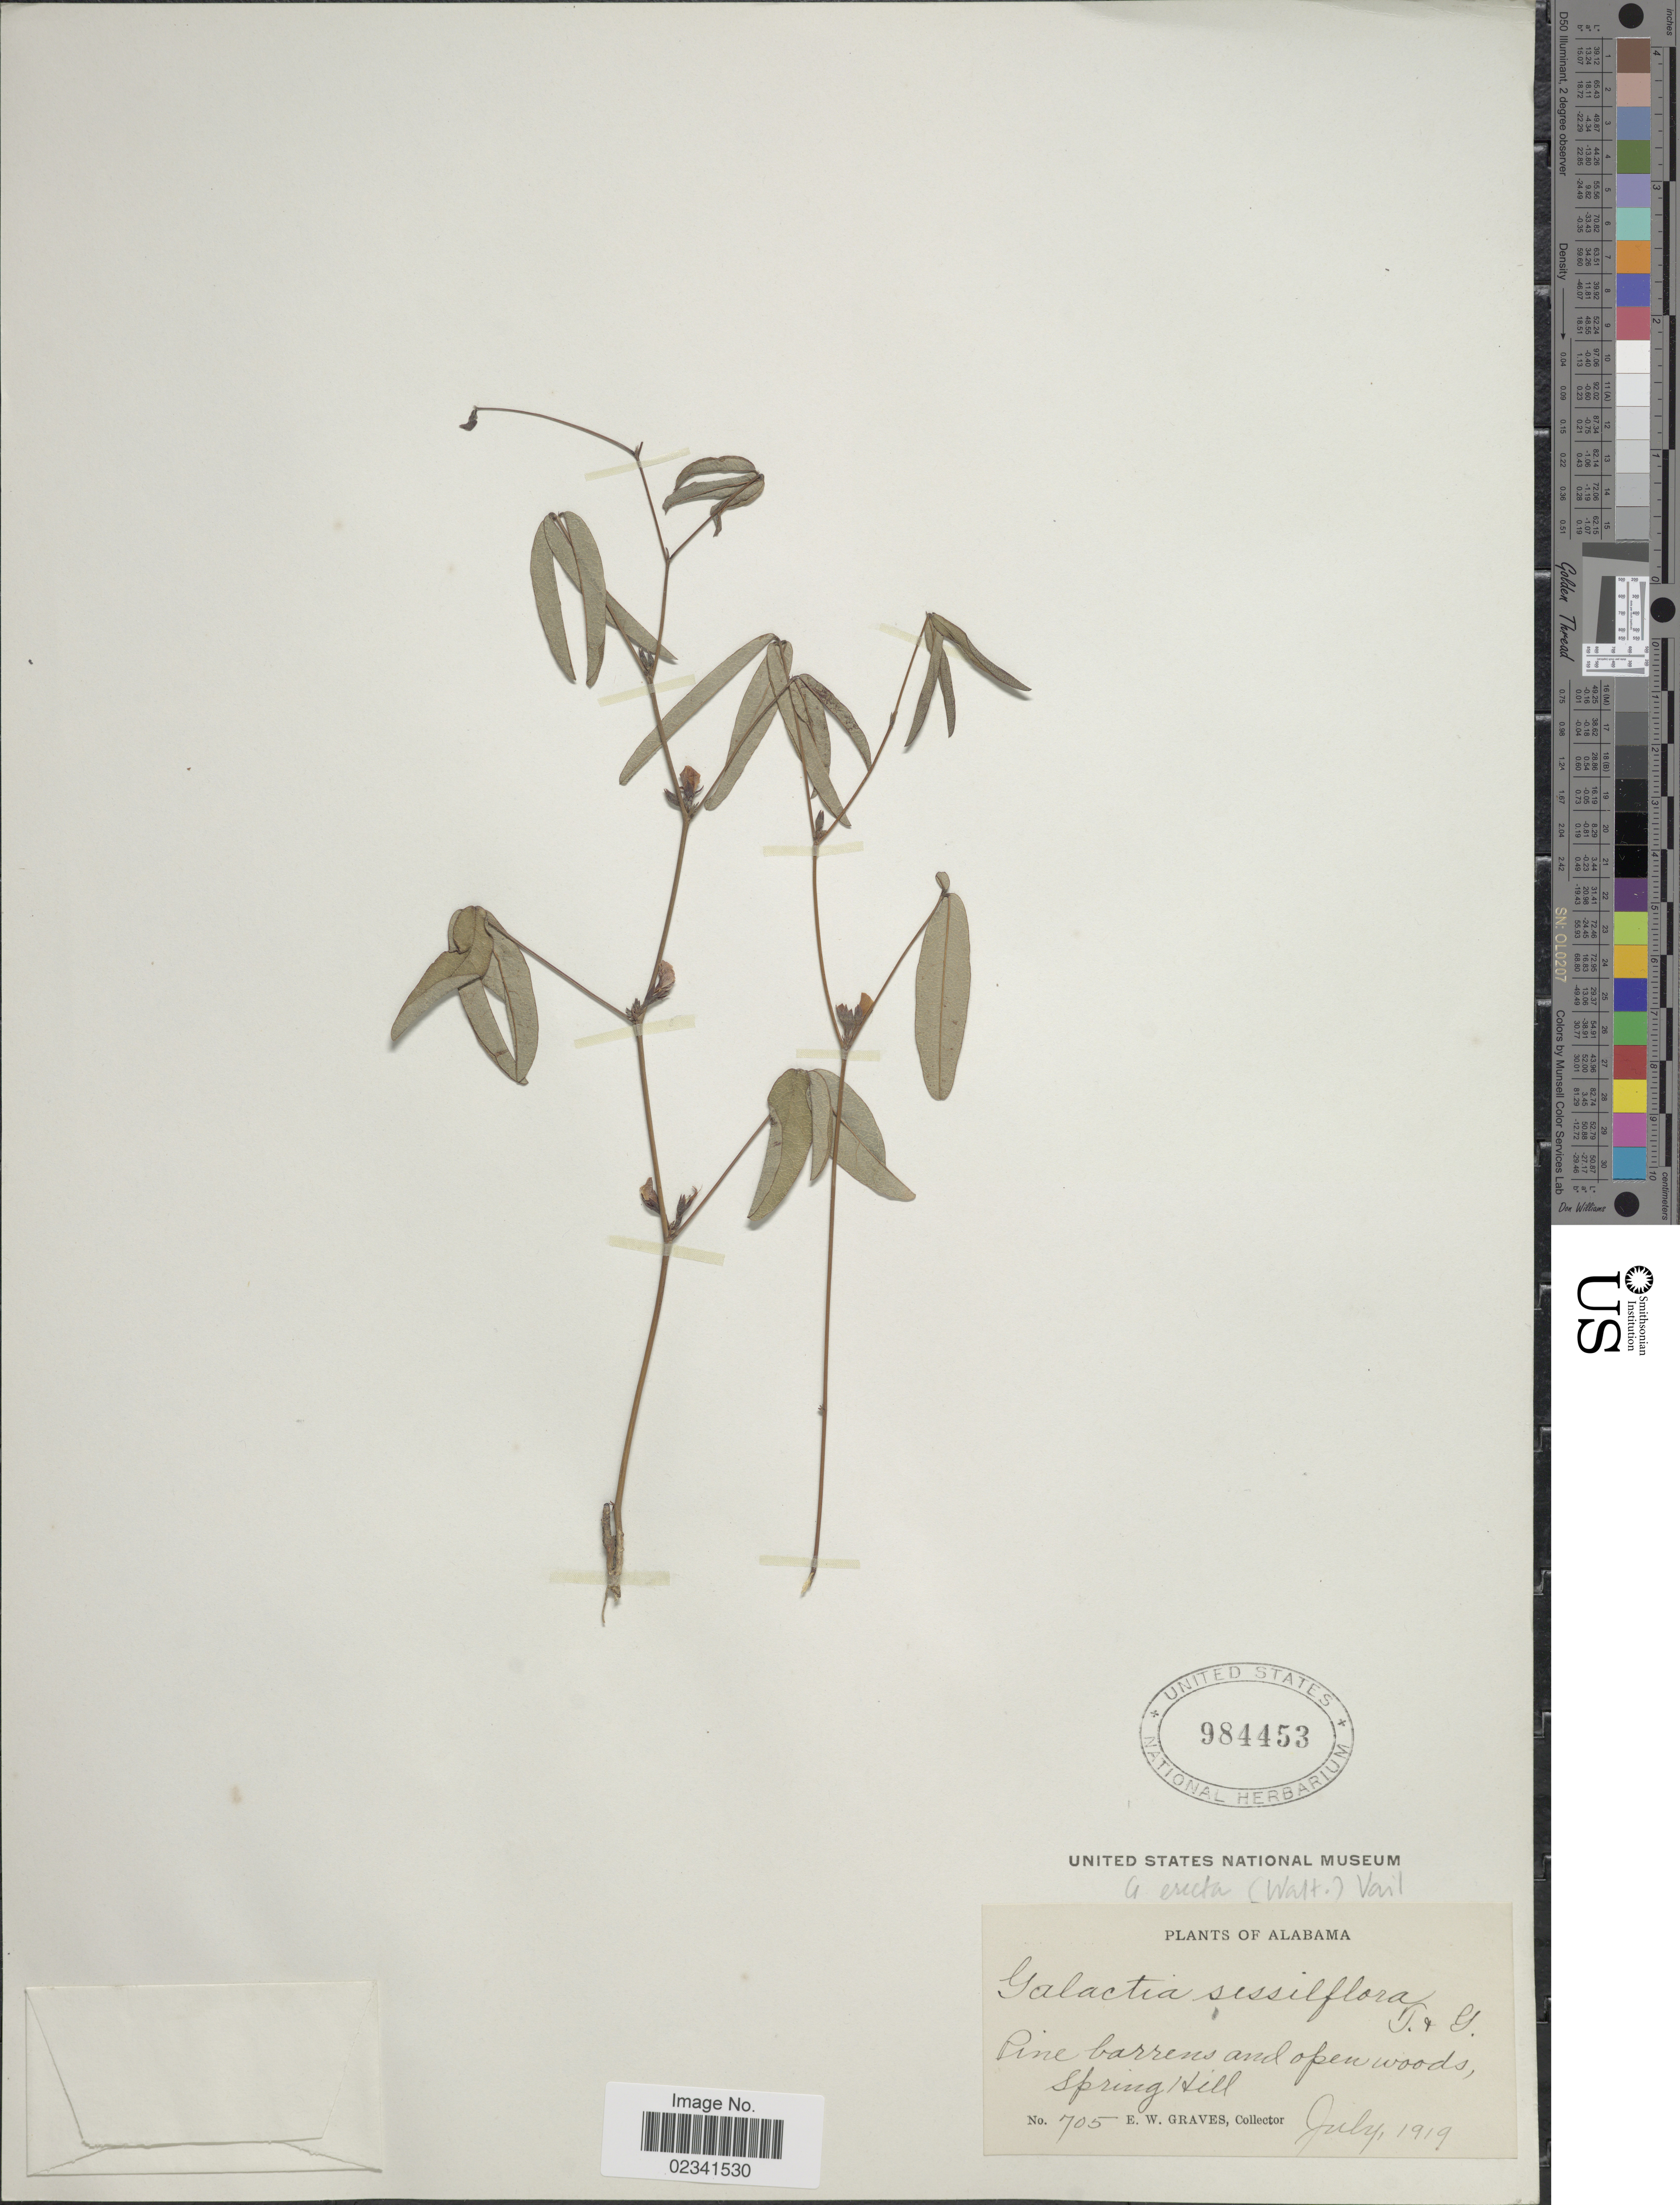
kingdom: Plantae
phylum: Tracheophyta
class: Magnoliopsida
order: Fabales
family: Fabaceae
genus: Galactia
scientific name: Galactia erecta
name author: (Walter) Vail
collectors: E. Graves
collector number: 705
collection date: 1919-07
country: United States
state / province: Alabama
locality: Pine barrens and open woods, Spring Hill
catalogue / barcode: US 984453